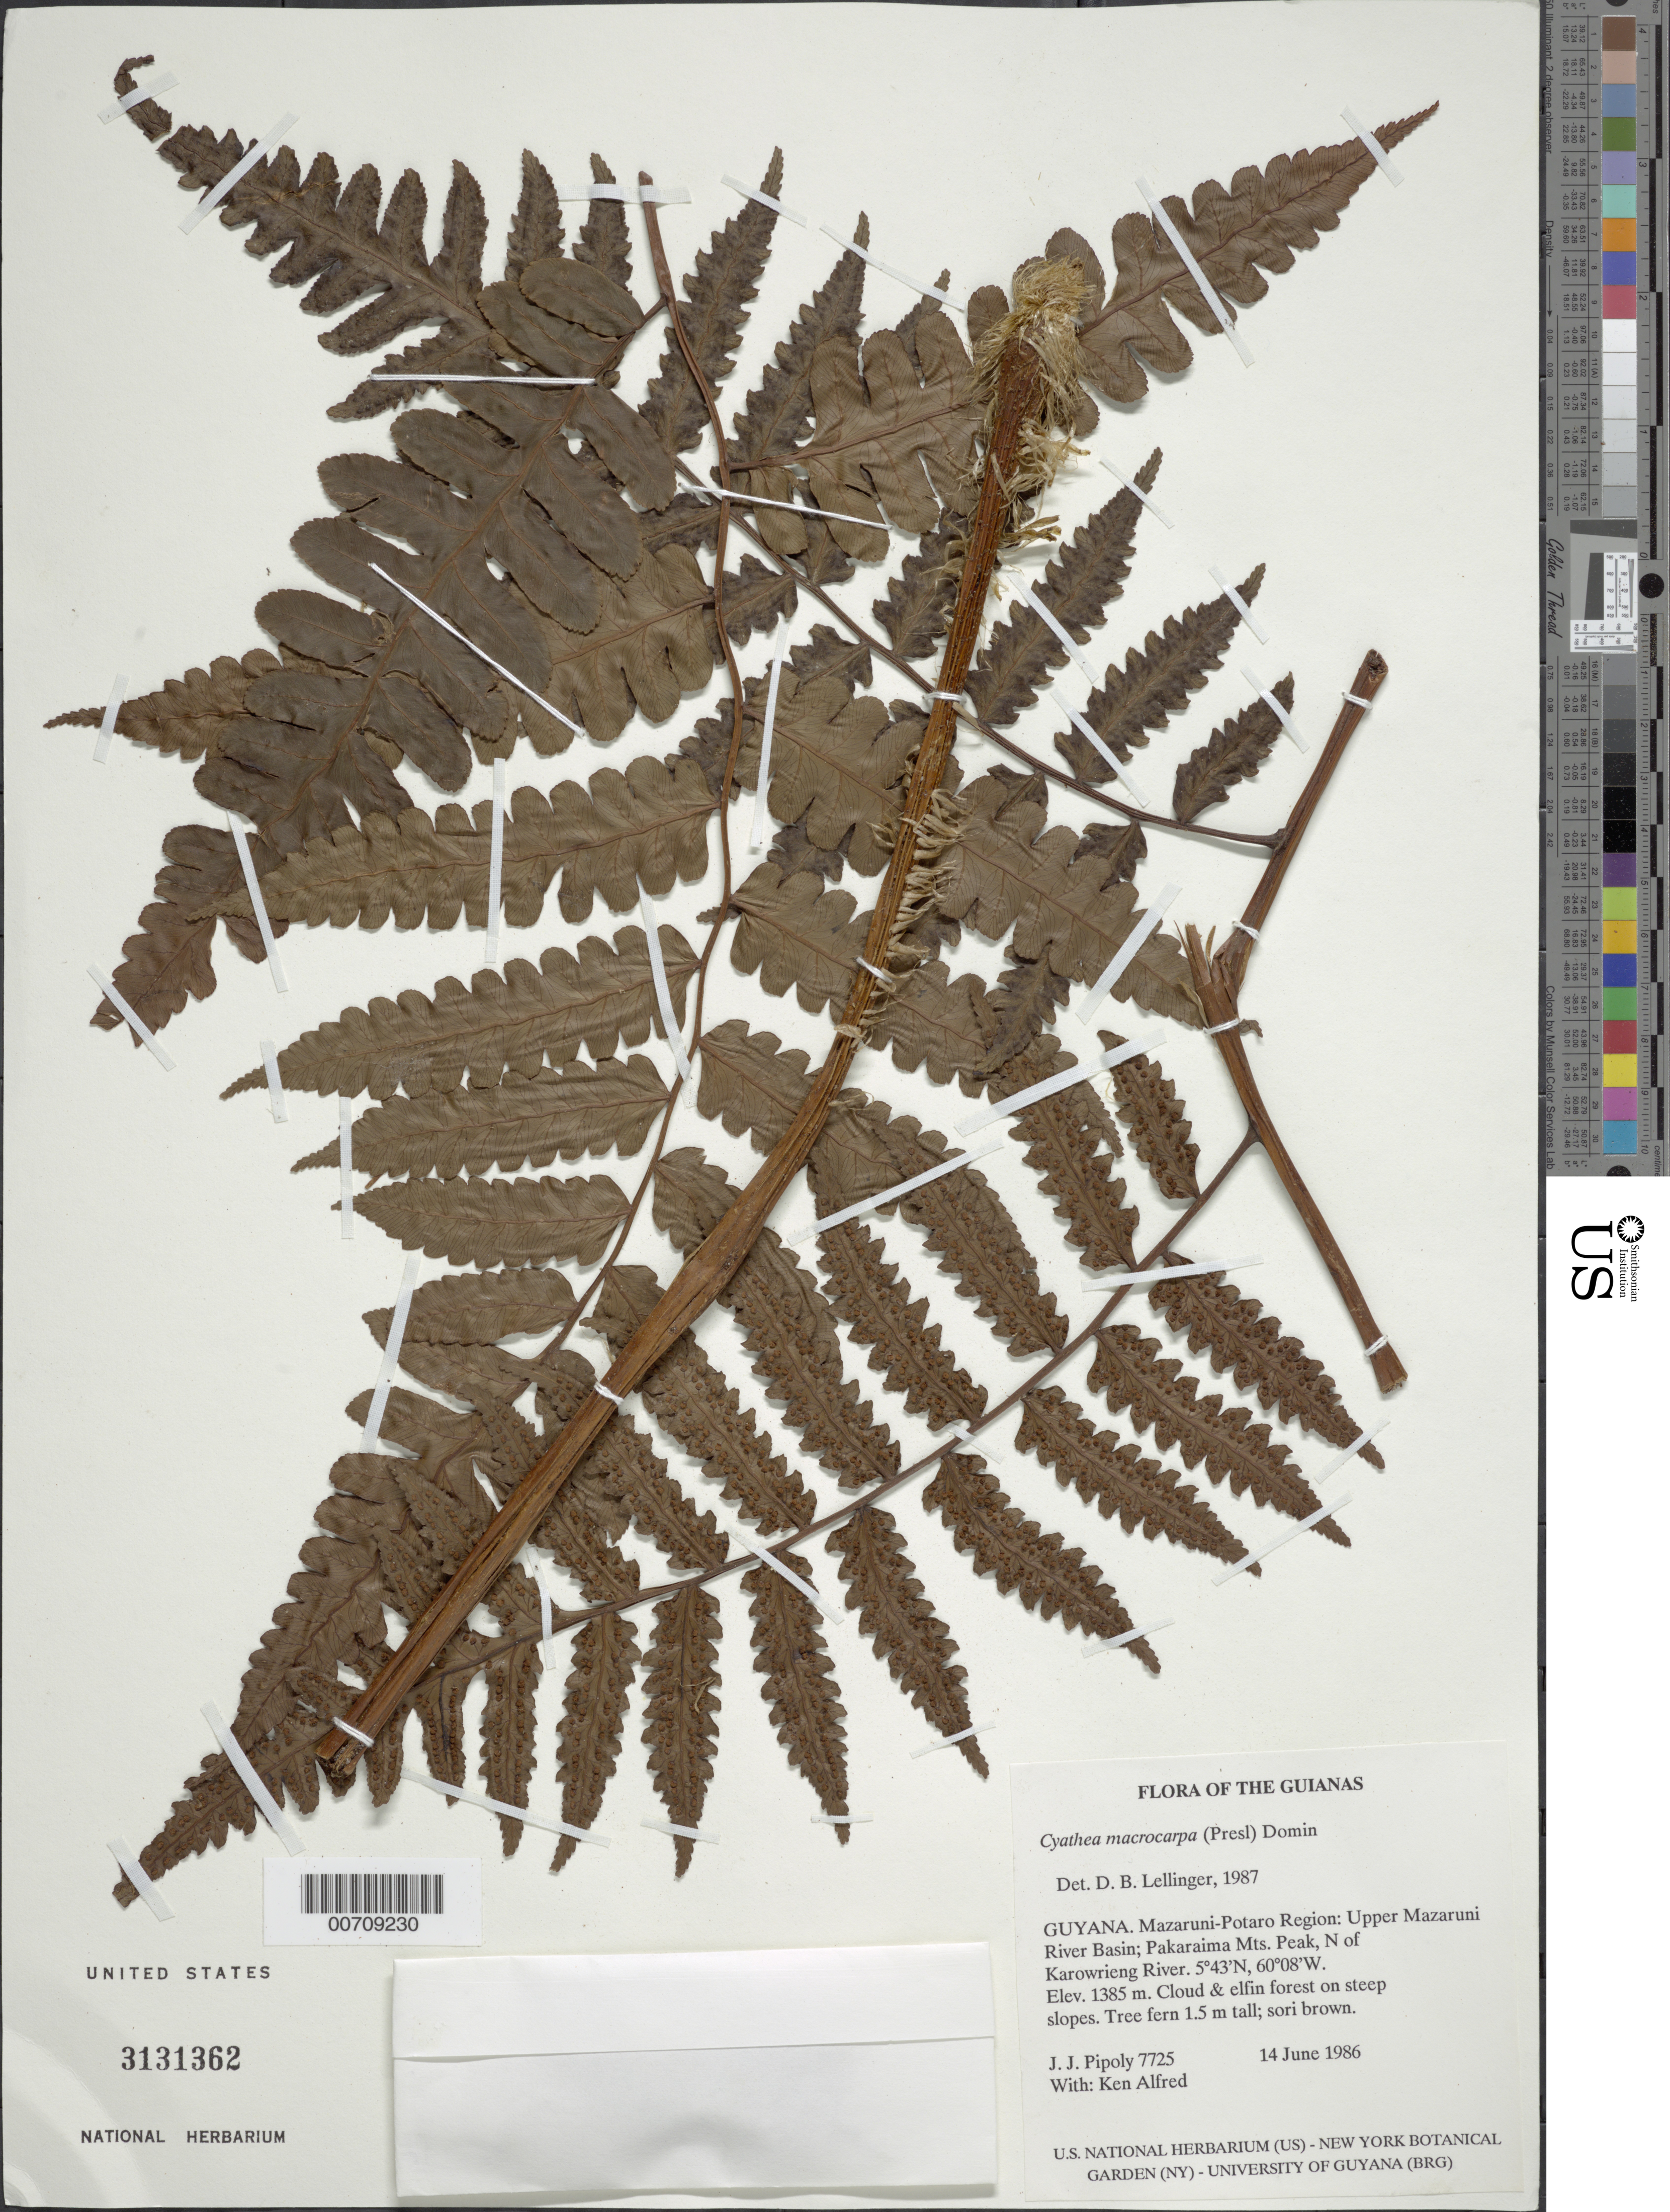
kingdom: Plantae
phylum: Tracheophyta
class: Polypodiopsida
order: Cyatheales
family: Cyatheaceae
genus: Cyathea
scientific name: Cyathea macrocarpa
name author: (C. Presl) Domin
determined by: Lellinger, David B., (BOT), Smithsonian Institution - National Museum of Natural History (UNITED STATES)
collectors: J. J. Pipoly & K. Alfred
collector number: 7725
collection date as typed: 14 June 1986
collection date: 1986-06-14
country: Guyana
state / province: Cuyuni-Mazaruni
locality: Upper Mazaruni River Basin; Pakaraima Mts. Peak, N of Karowrieng River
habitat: Cloud & elfin forest on steep slopes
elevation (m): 1385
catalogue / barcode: US 3131362